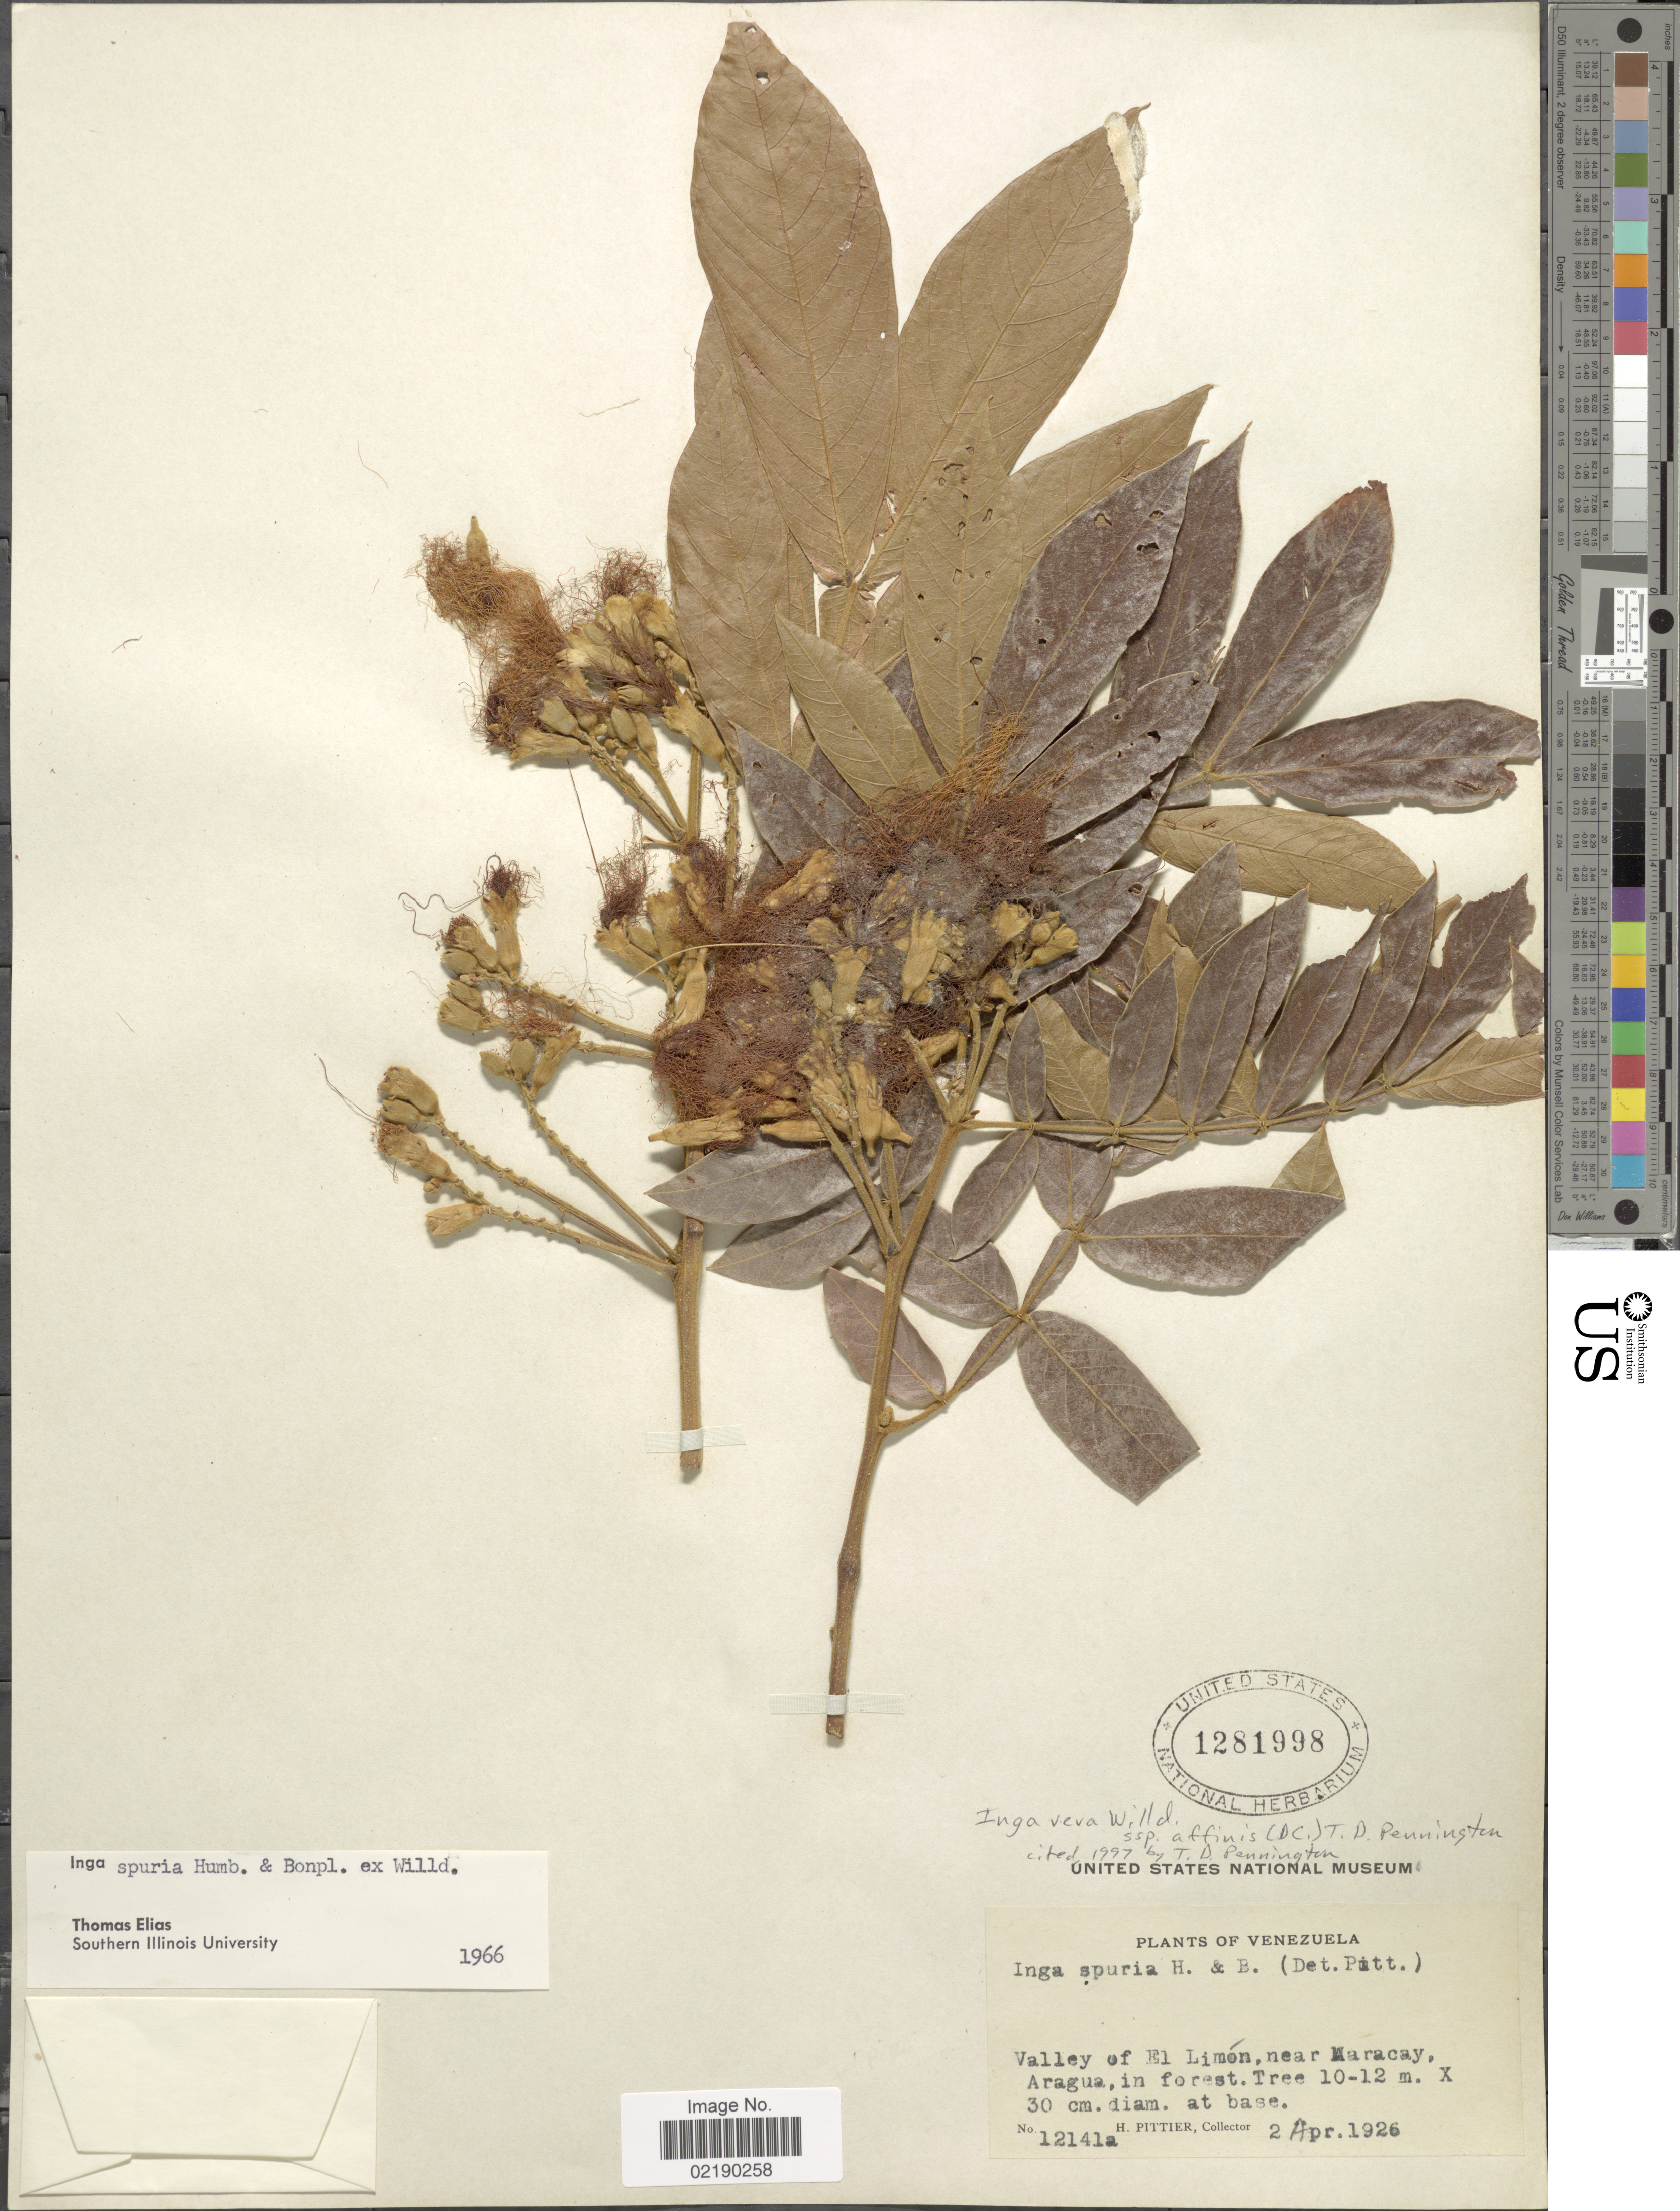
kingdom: Plantae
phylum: Tracheophyta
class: Magnoliopsida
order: Fabales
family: Fabaceae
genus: Inga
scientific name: Inga vera subsp. affinis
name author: (DC.) T.D. Penn.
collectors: H. F. Pittier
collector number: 12141a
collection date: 1926-04-02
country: Venezuela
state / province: Aragua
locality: Valley of El Limon, near Maracay.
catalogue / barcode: US 1281998